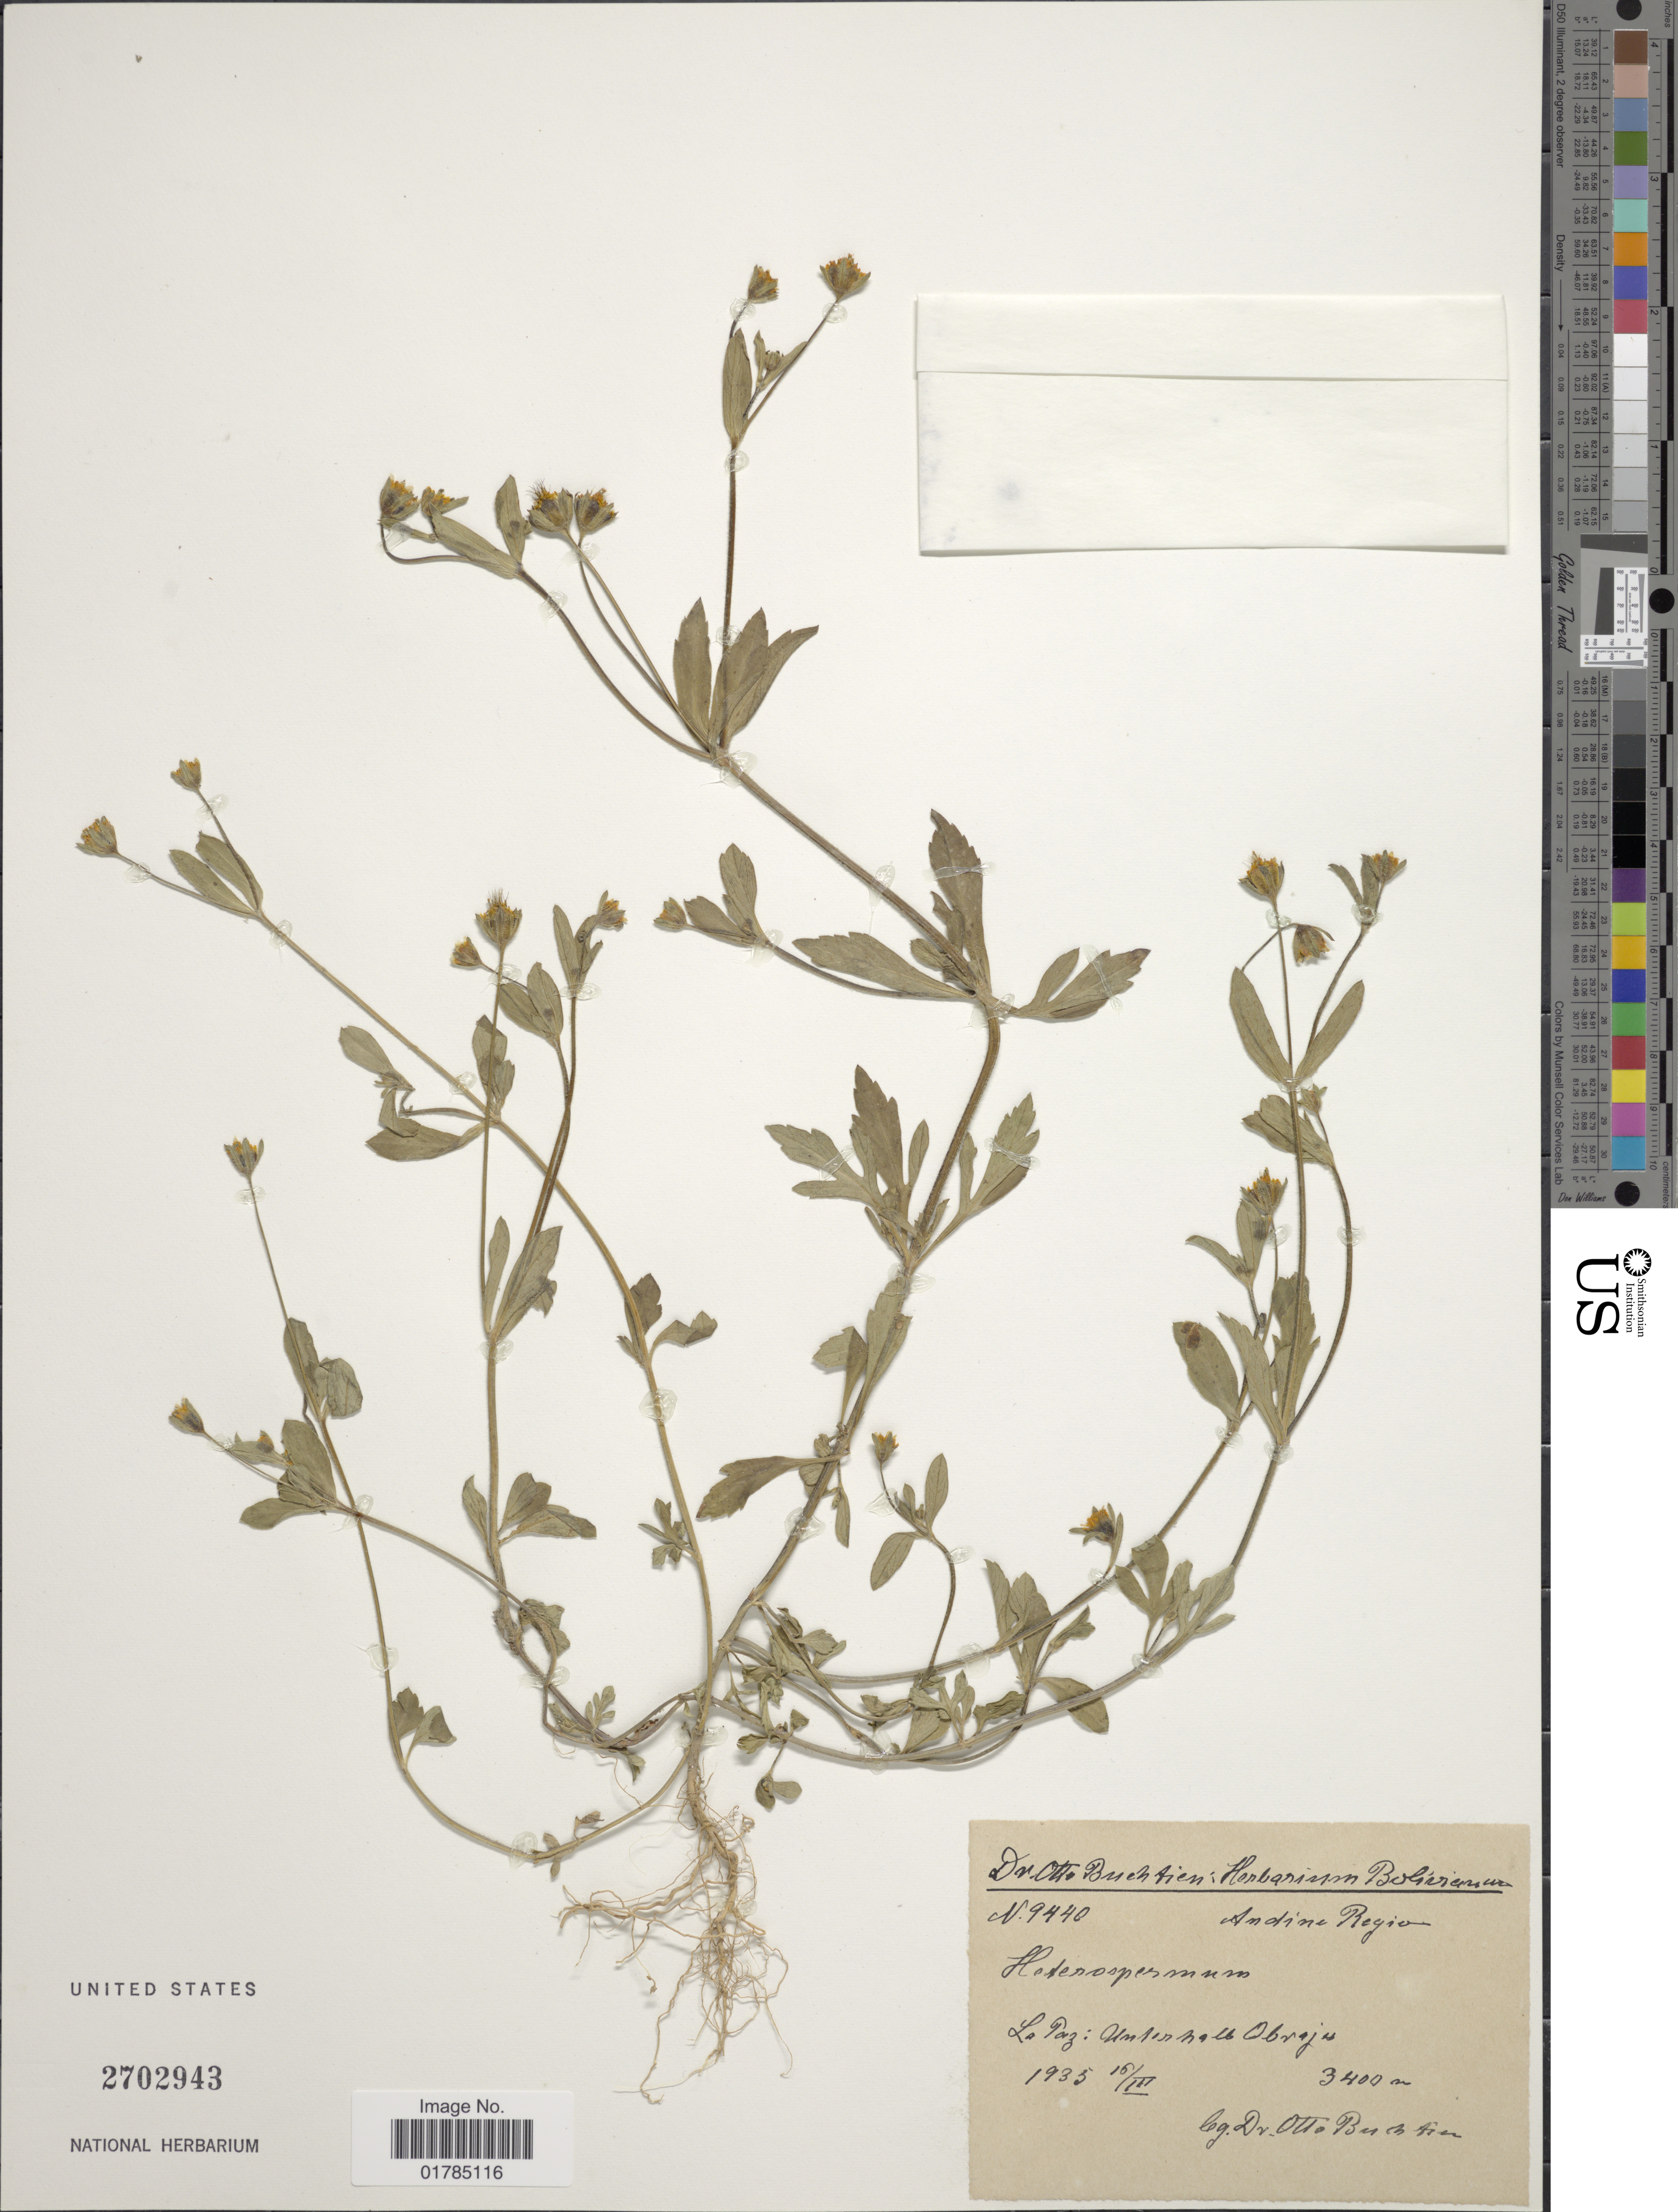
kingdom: Plantae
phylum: Tracheophyta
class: Magnoliopsida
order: Asterales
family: Asteraceae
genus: Heterosperma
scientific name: Heterosperma diversifolium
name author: Kunth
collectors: O. Buchtien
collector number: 440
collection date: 1935-03-16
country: Bolivia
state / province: La Paz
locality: Unterhalb Obreja, Andine Region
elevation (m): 3400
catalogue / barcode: US 2702943